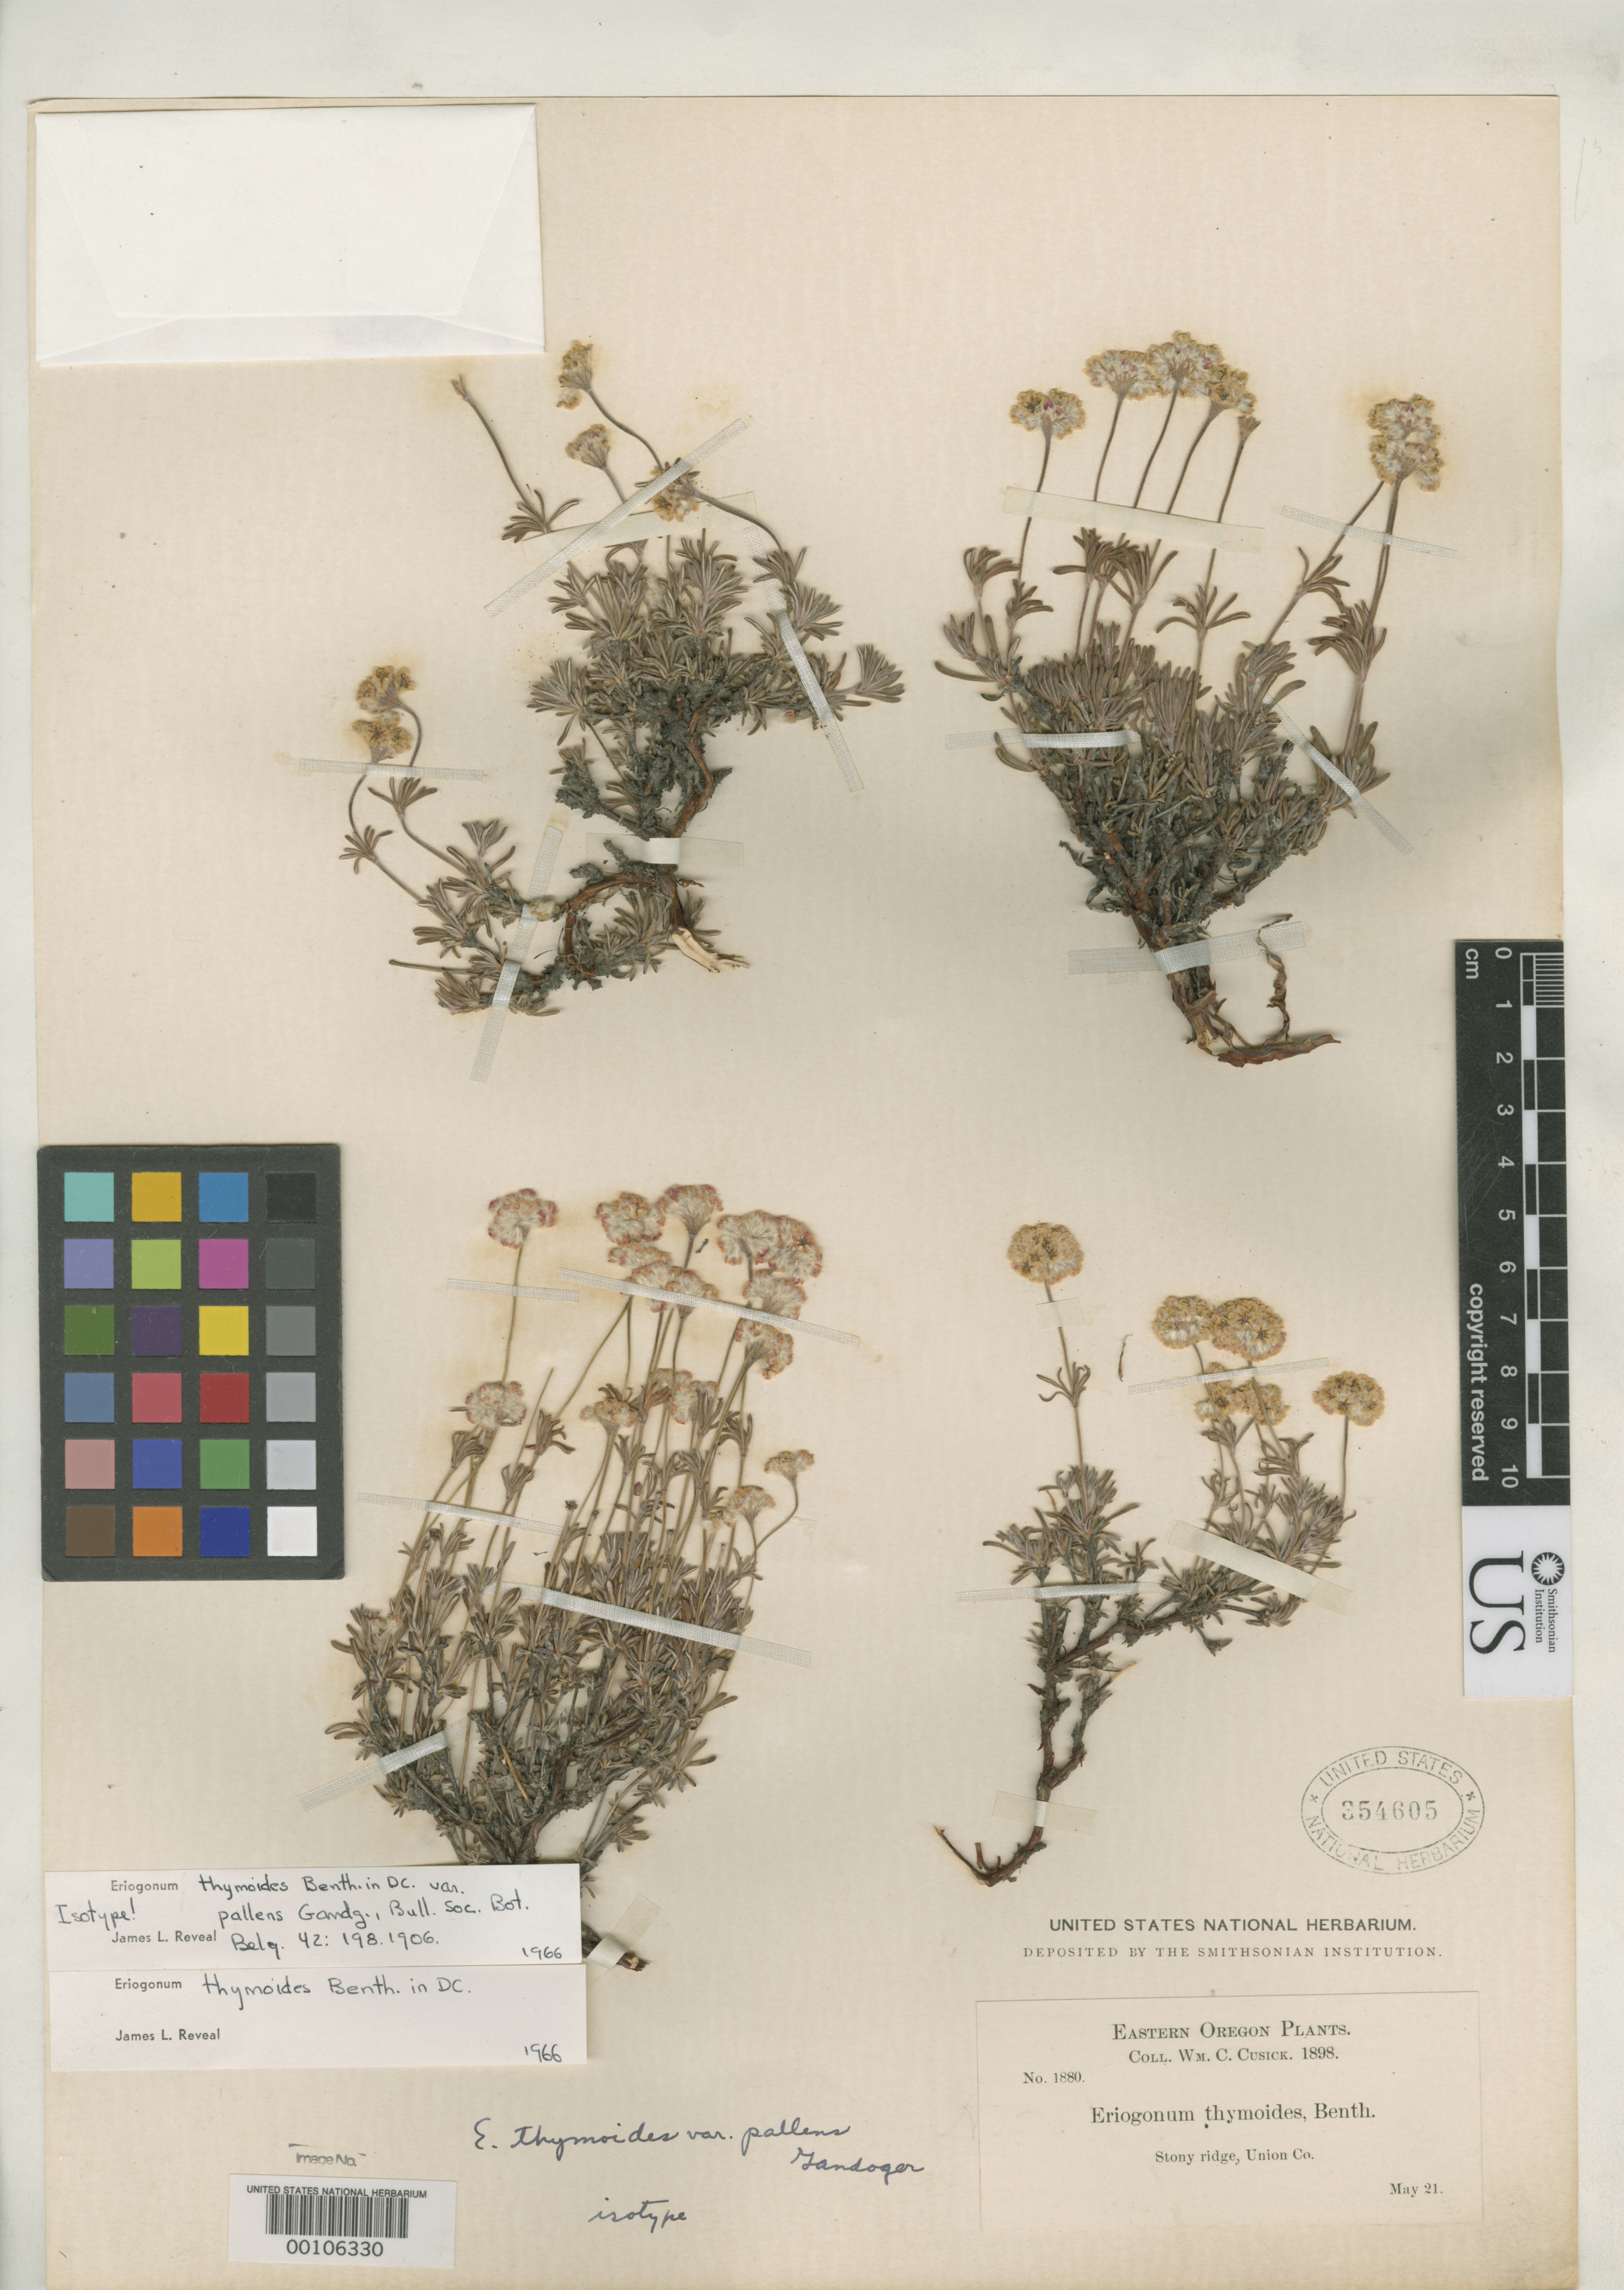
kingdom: Plantae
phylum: Tracheophyta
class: Magnoliopsida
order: Caryophyllales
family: Polygonaceae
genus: Eriogonum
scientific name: Eriogonum thymoides var. pallens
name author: Gand.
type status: Isotype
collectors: W. C. Cusick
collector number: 1880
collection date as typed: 21 May 1898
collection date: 1898-05-21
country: United States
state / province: Oregon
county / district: Union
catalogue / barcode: US 354605